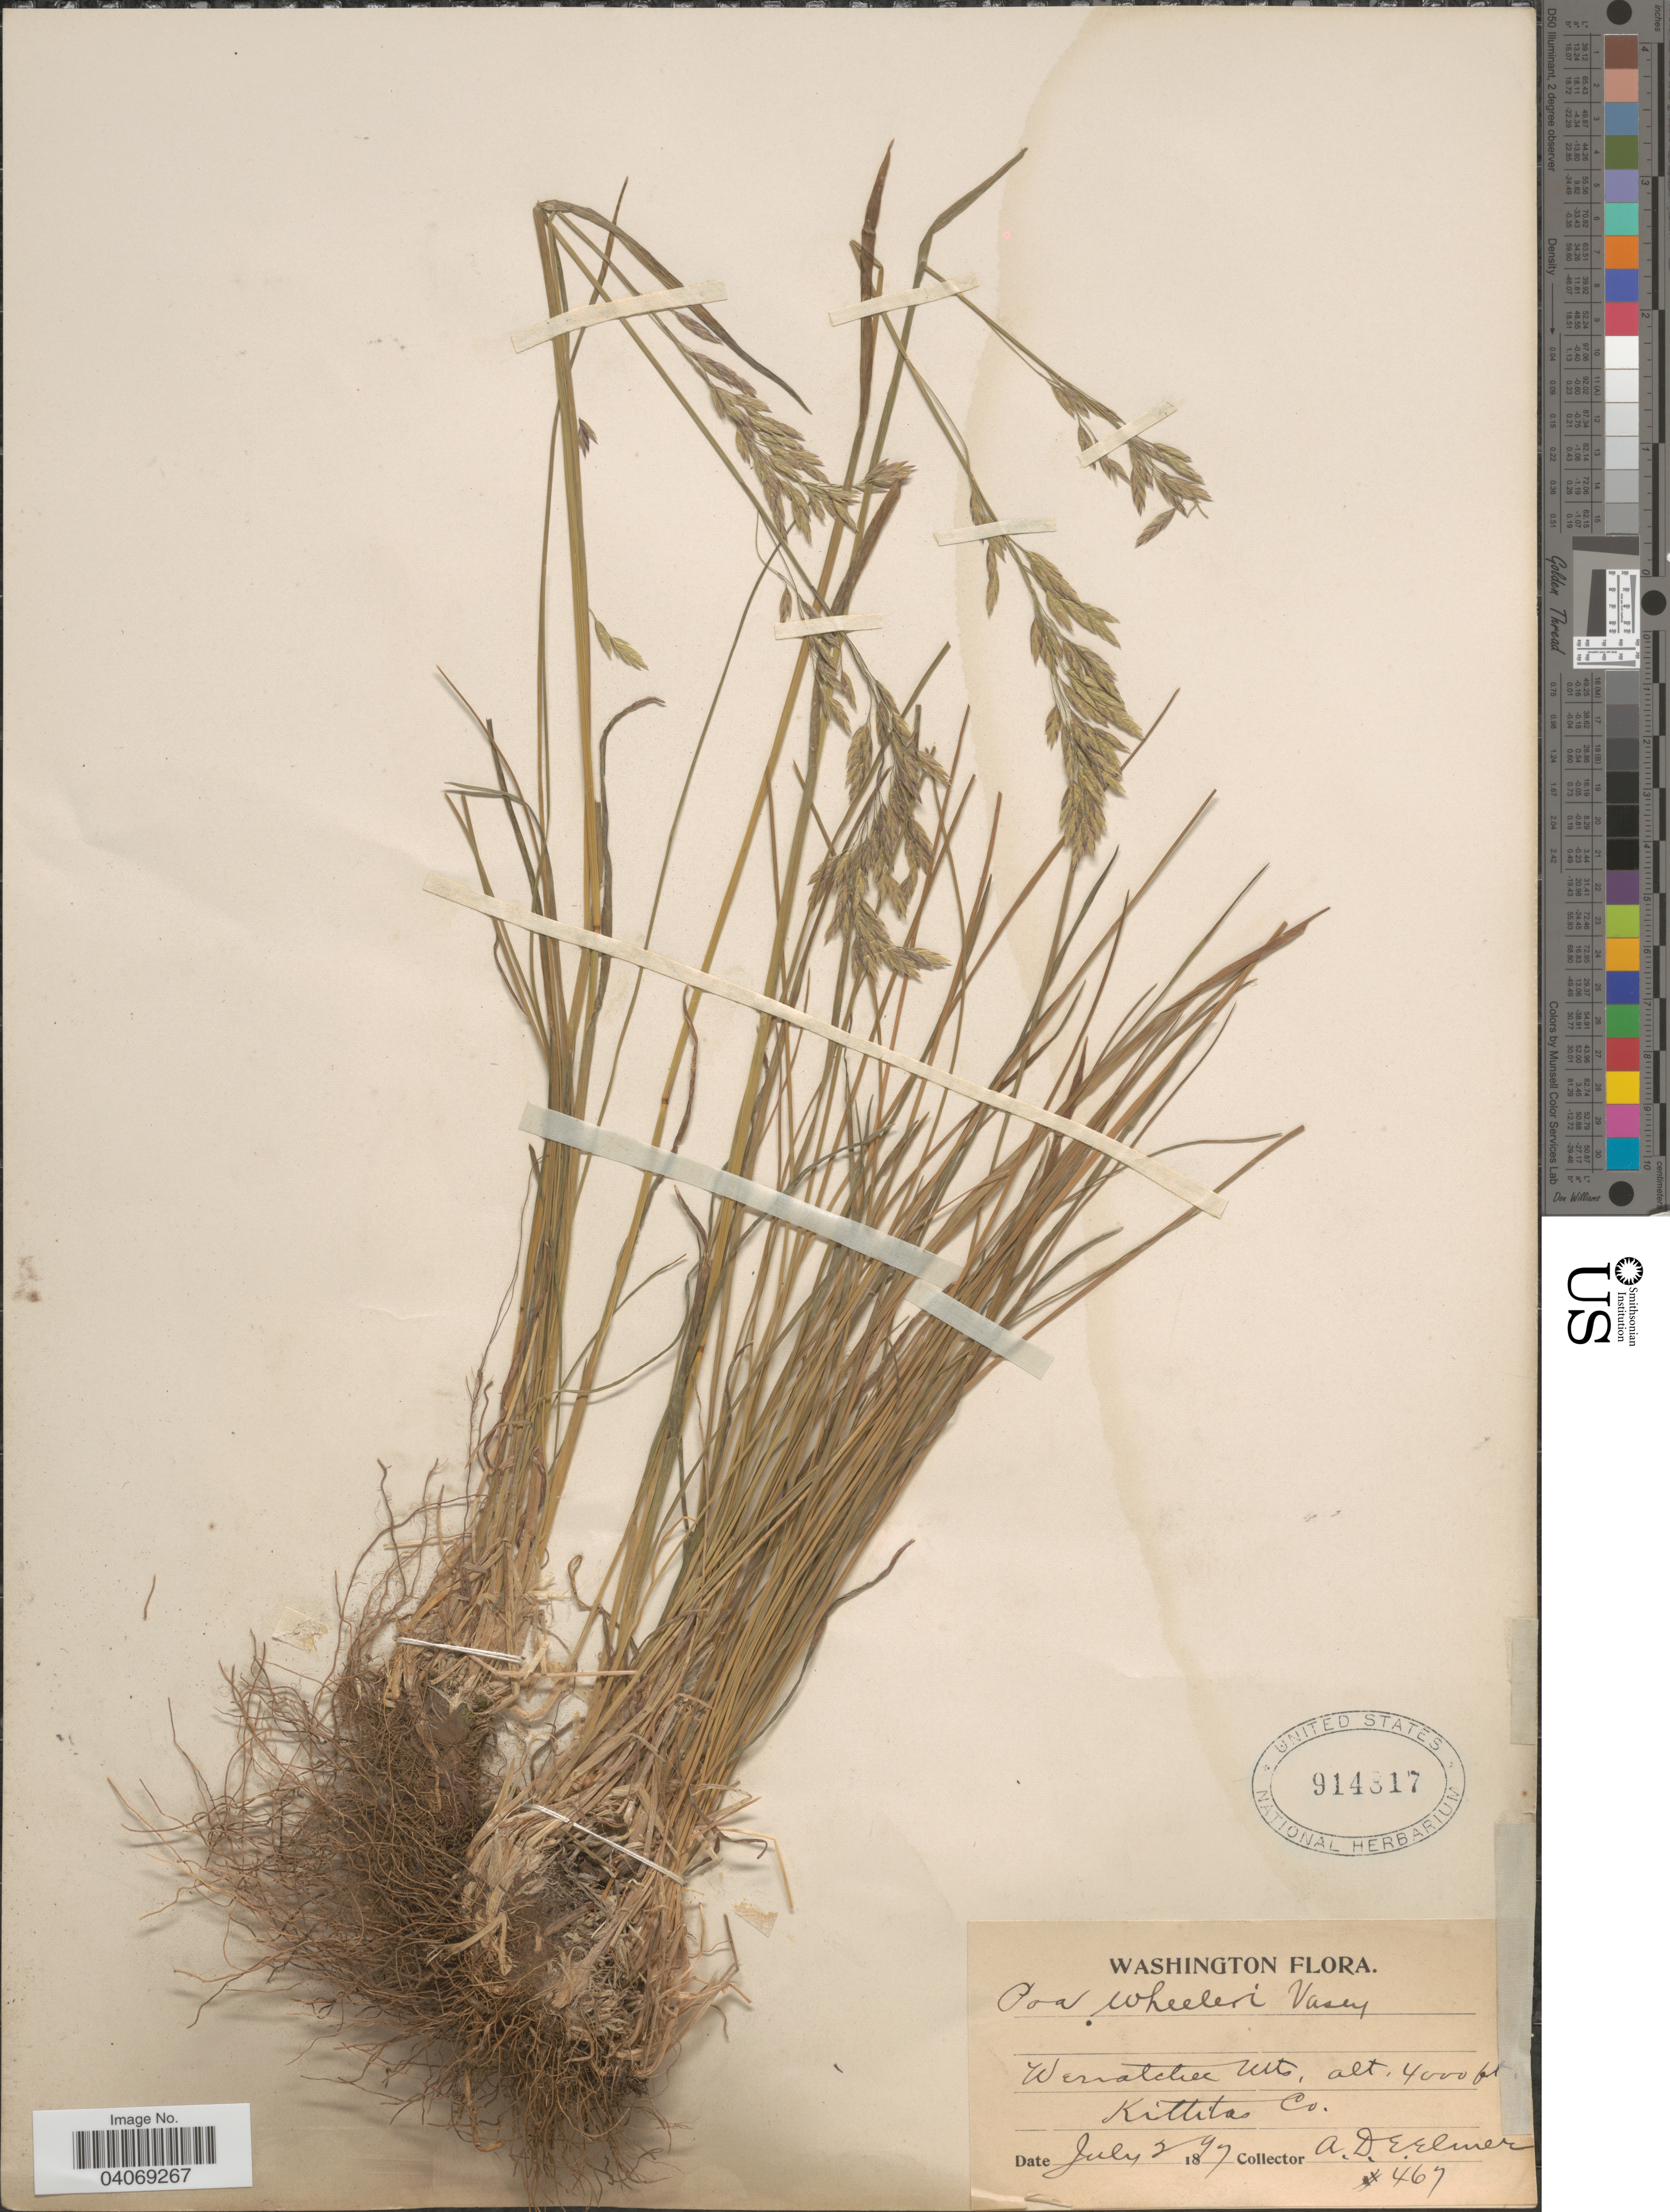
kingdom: Plantae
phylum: Tracheophyta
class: Liliopsida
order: Poales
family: Poaceae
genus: Poa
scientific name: Poa wheeleri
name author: Vasey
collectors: A. D. E. Elmer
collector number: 467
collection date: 1897-07-02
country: United States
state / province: Washington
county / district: Kittitas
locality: Wenatchee Mt. Kittitas Co.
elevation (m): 1219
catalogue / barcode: US 914817